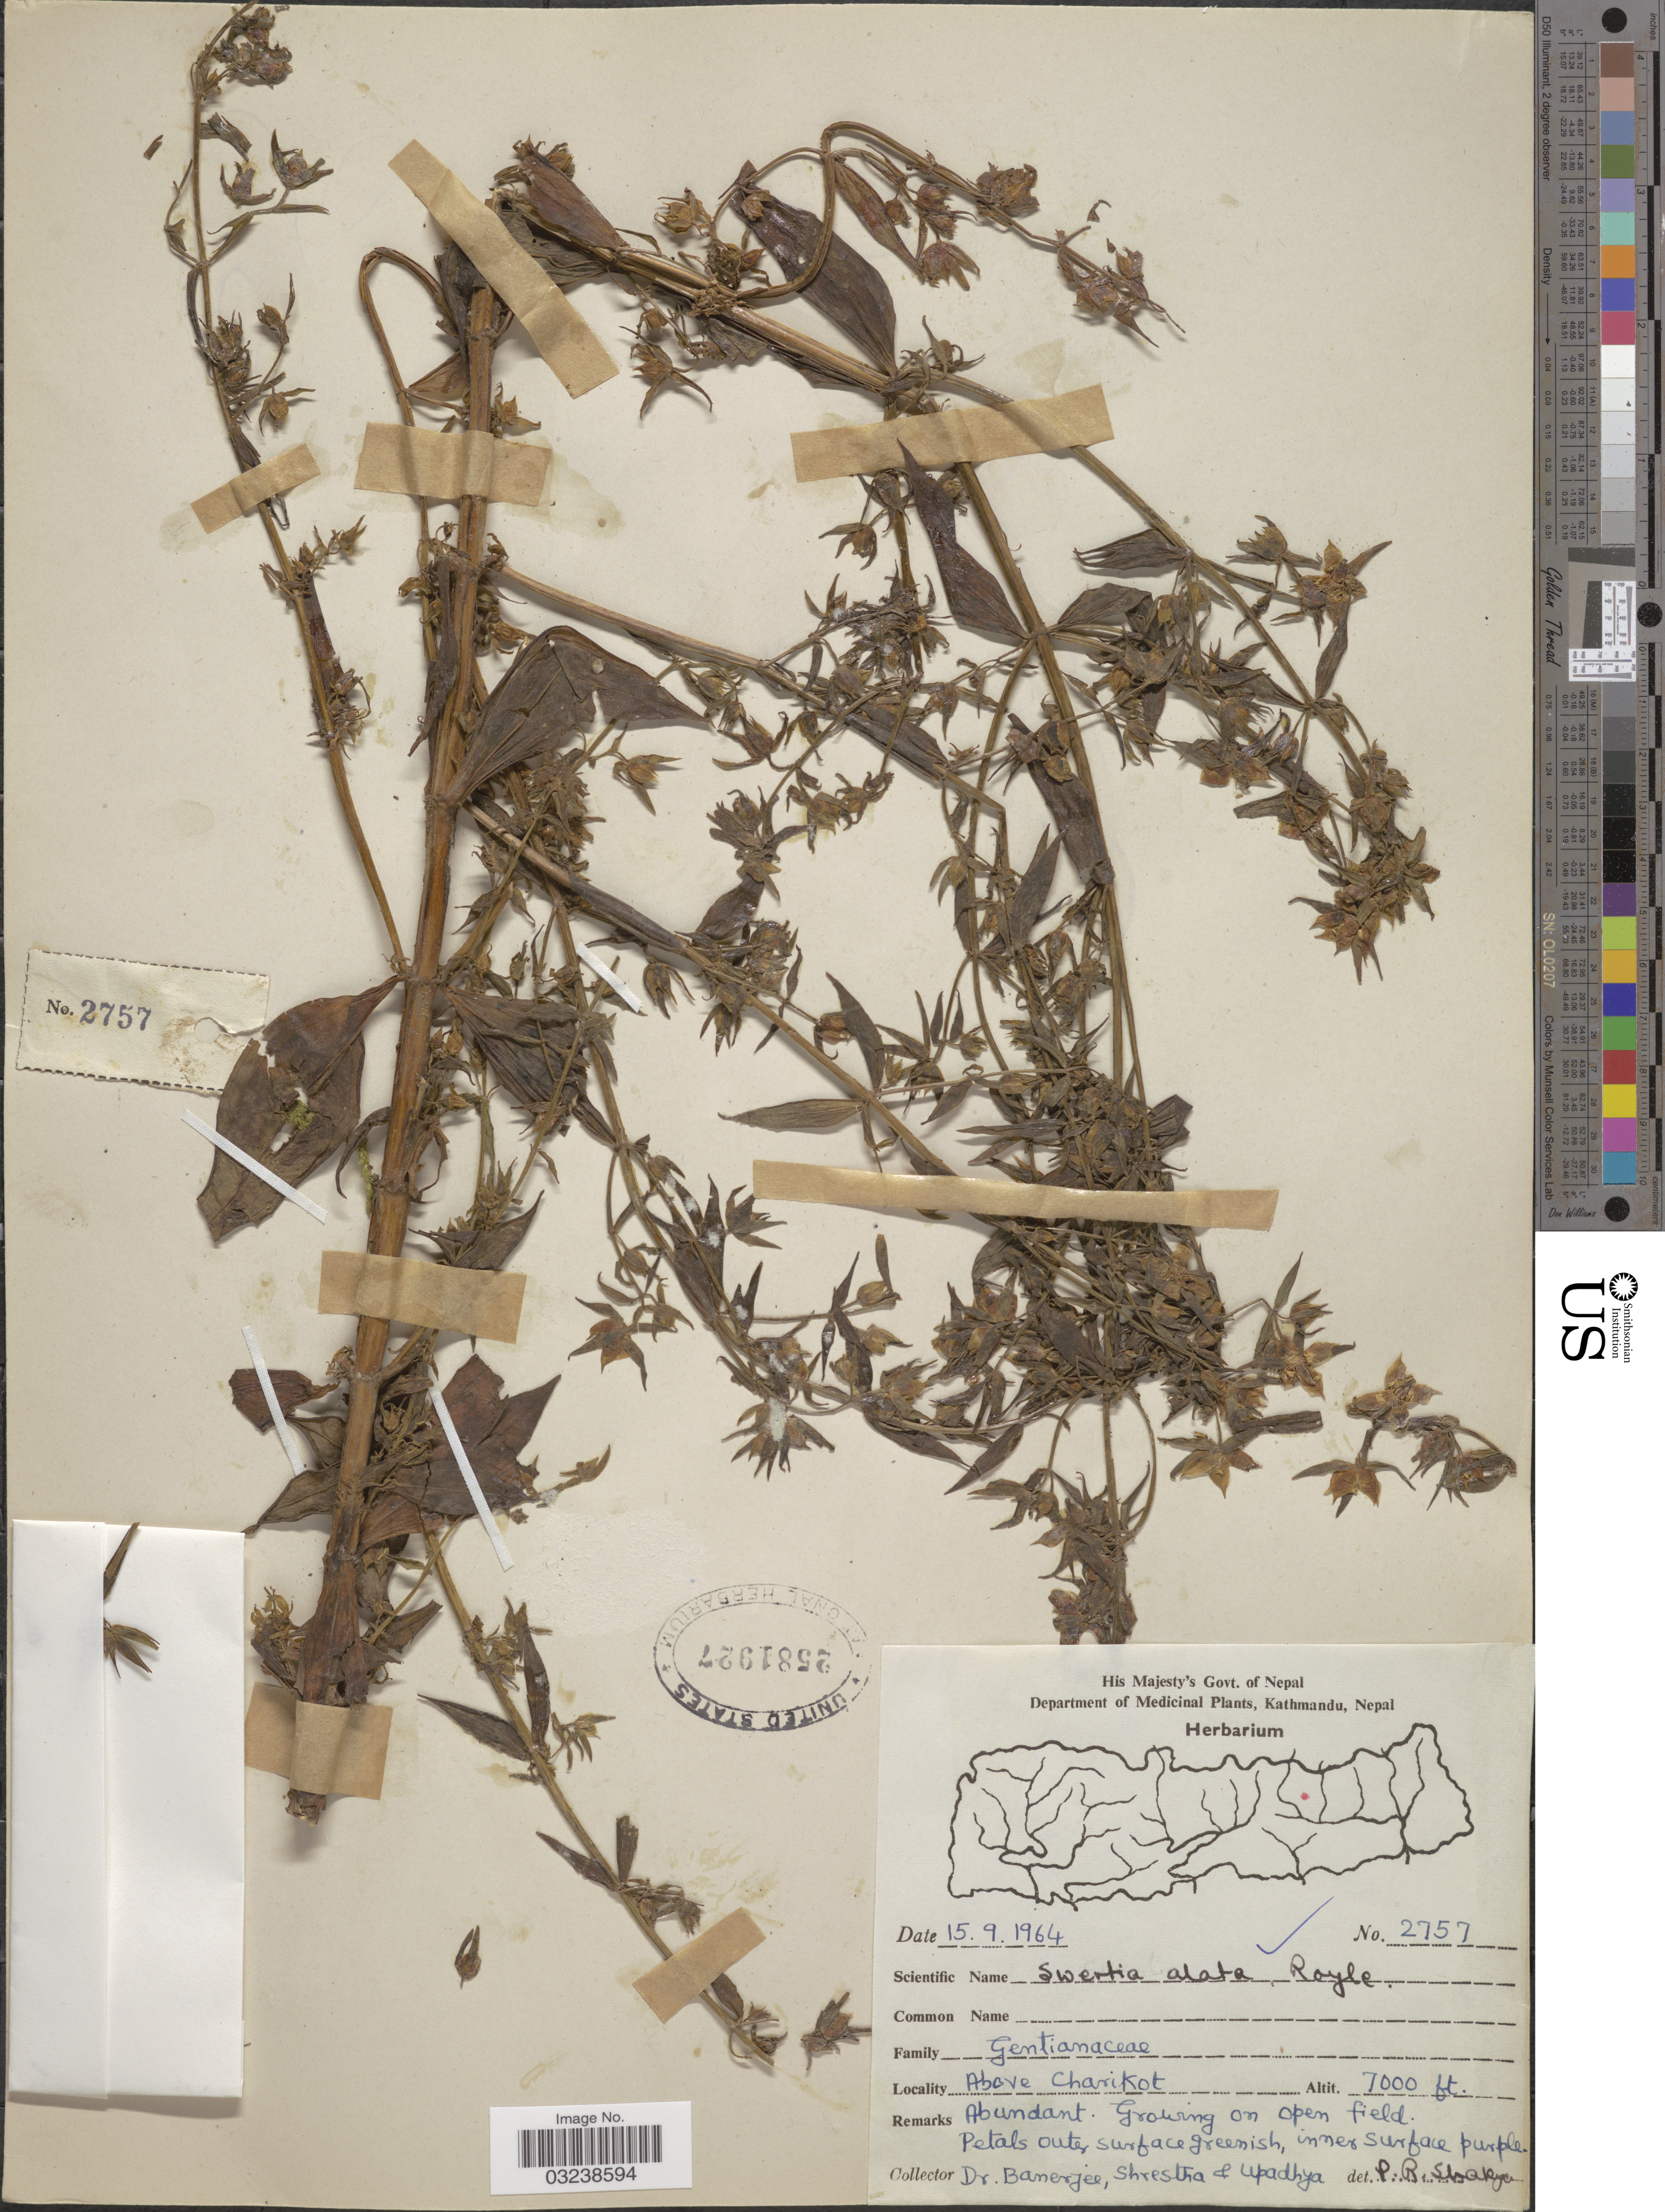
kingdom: Plantae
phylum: Tracheophyta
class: Magnoliopsida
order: Gentianales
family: Gentianaceae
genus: Swertia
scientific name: Swertia alata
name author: C.B. Clarke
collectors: -. Banerjee, -. Shrestha & Upadhya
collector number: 2757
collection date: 1964-09-15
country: Nepal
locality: Above Charikot.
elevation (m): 213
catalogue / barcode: US 2581927